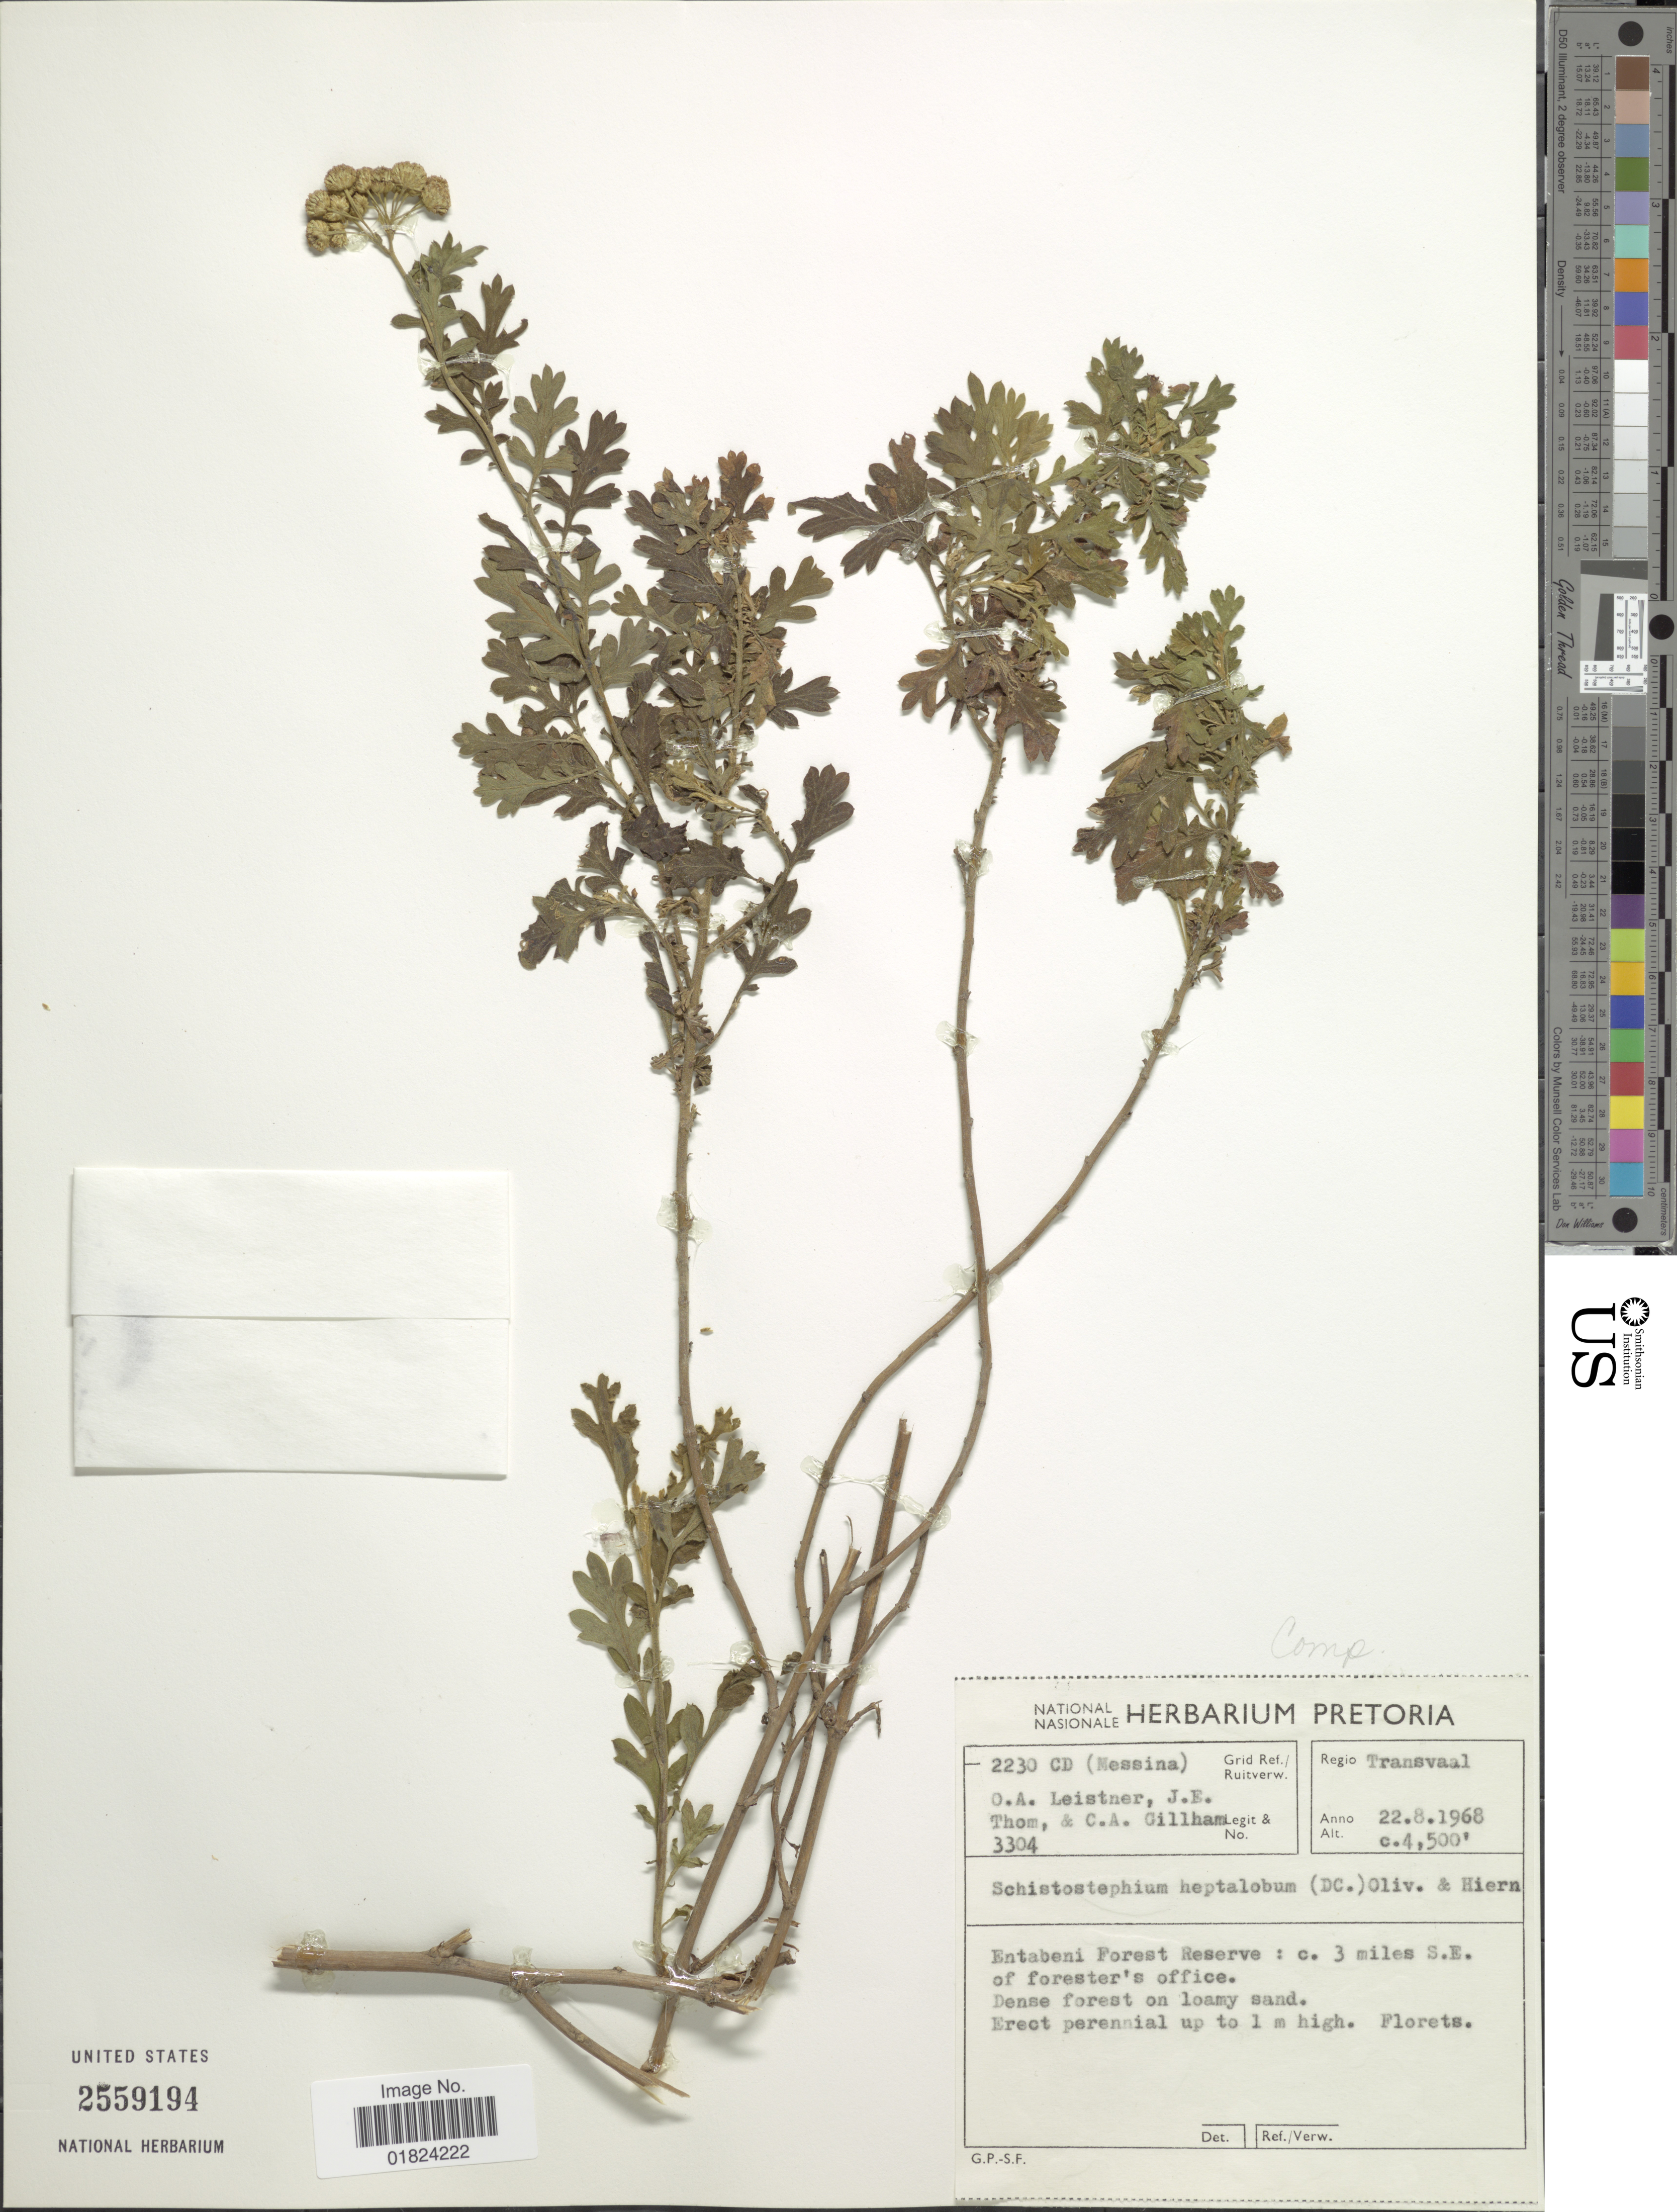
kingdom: Plantae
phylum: Tracheophyta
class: Magnoliopsida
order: Asterales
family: Asteraceae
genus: Schistostephium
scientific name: Schistostephium heptalobum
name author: (DC.) Oliv. & Hiern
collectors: O. A. Leistner, J. Thom & C. Gillham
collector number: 3304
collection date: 1968-08-22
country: South Africa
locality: Regio Transvaal, Entabeni Forest Reserve: c. 3 miles S.E. of forester's office.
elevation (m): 1372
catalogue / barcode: US 2559194